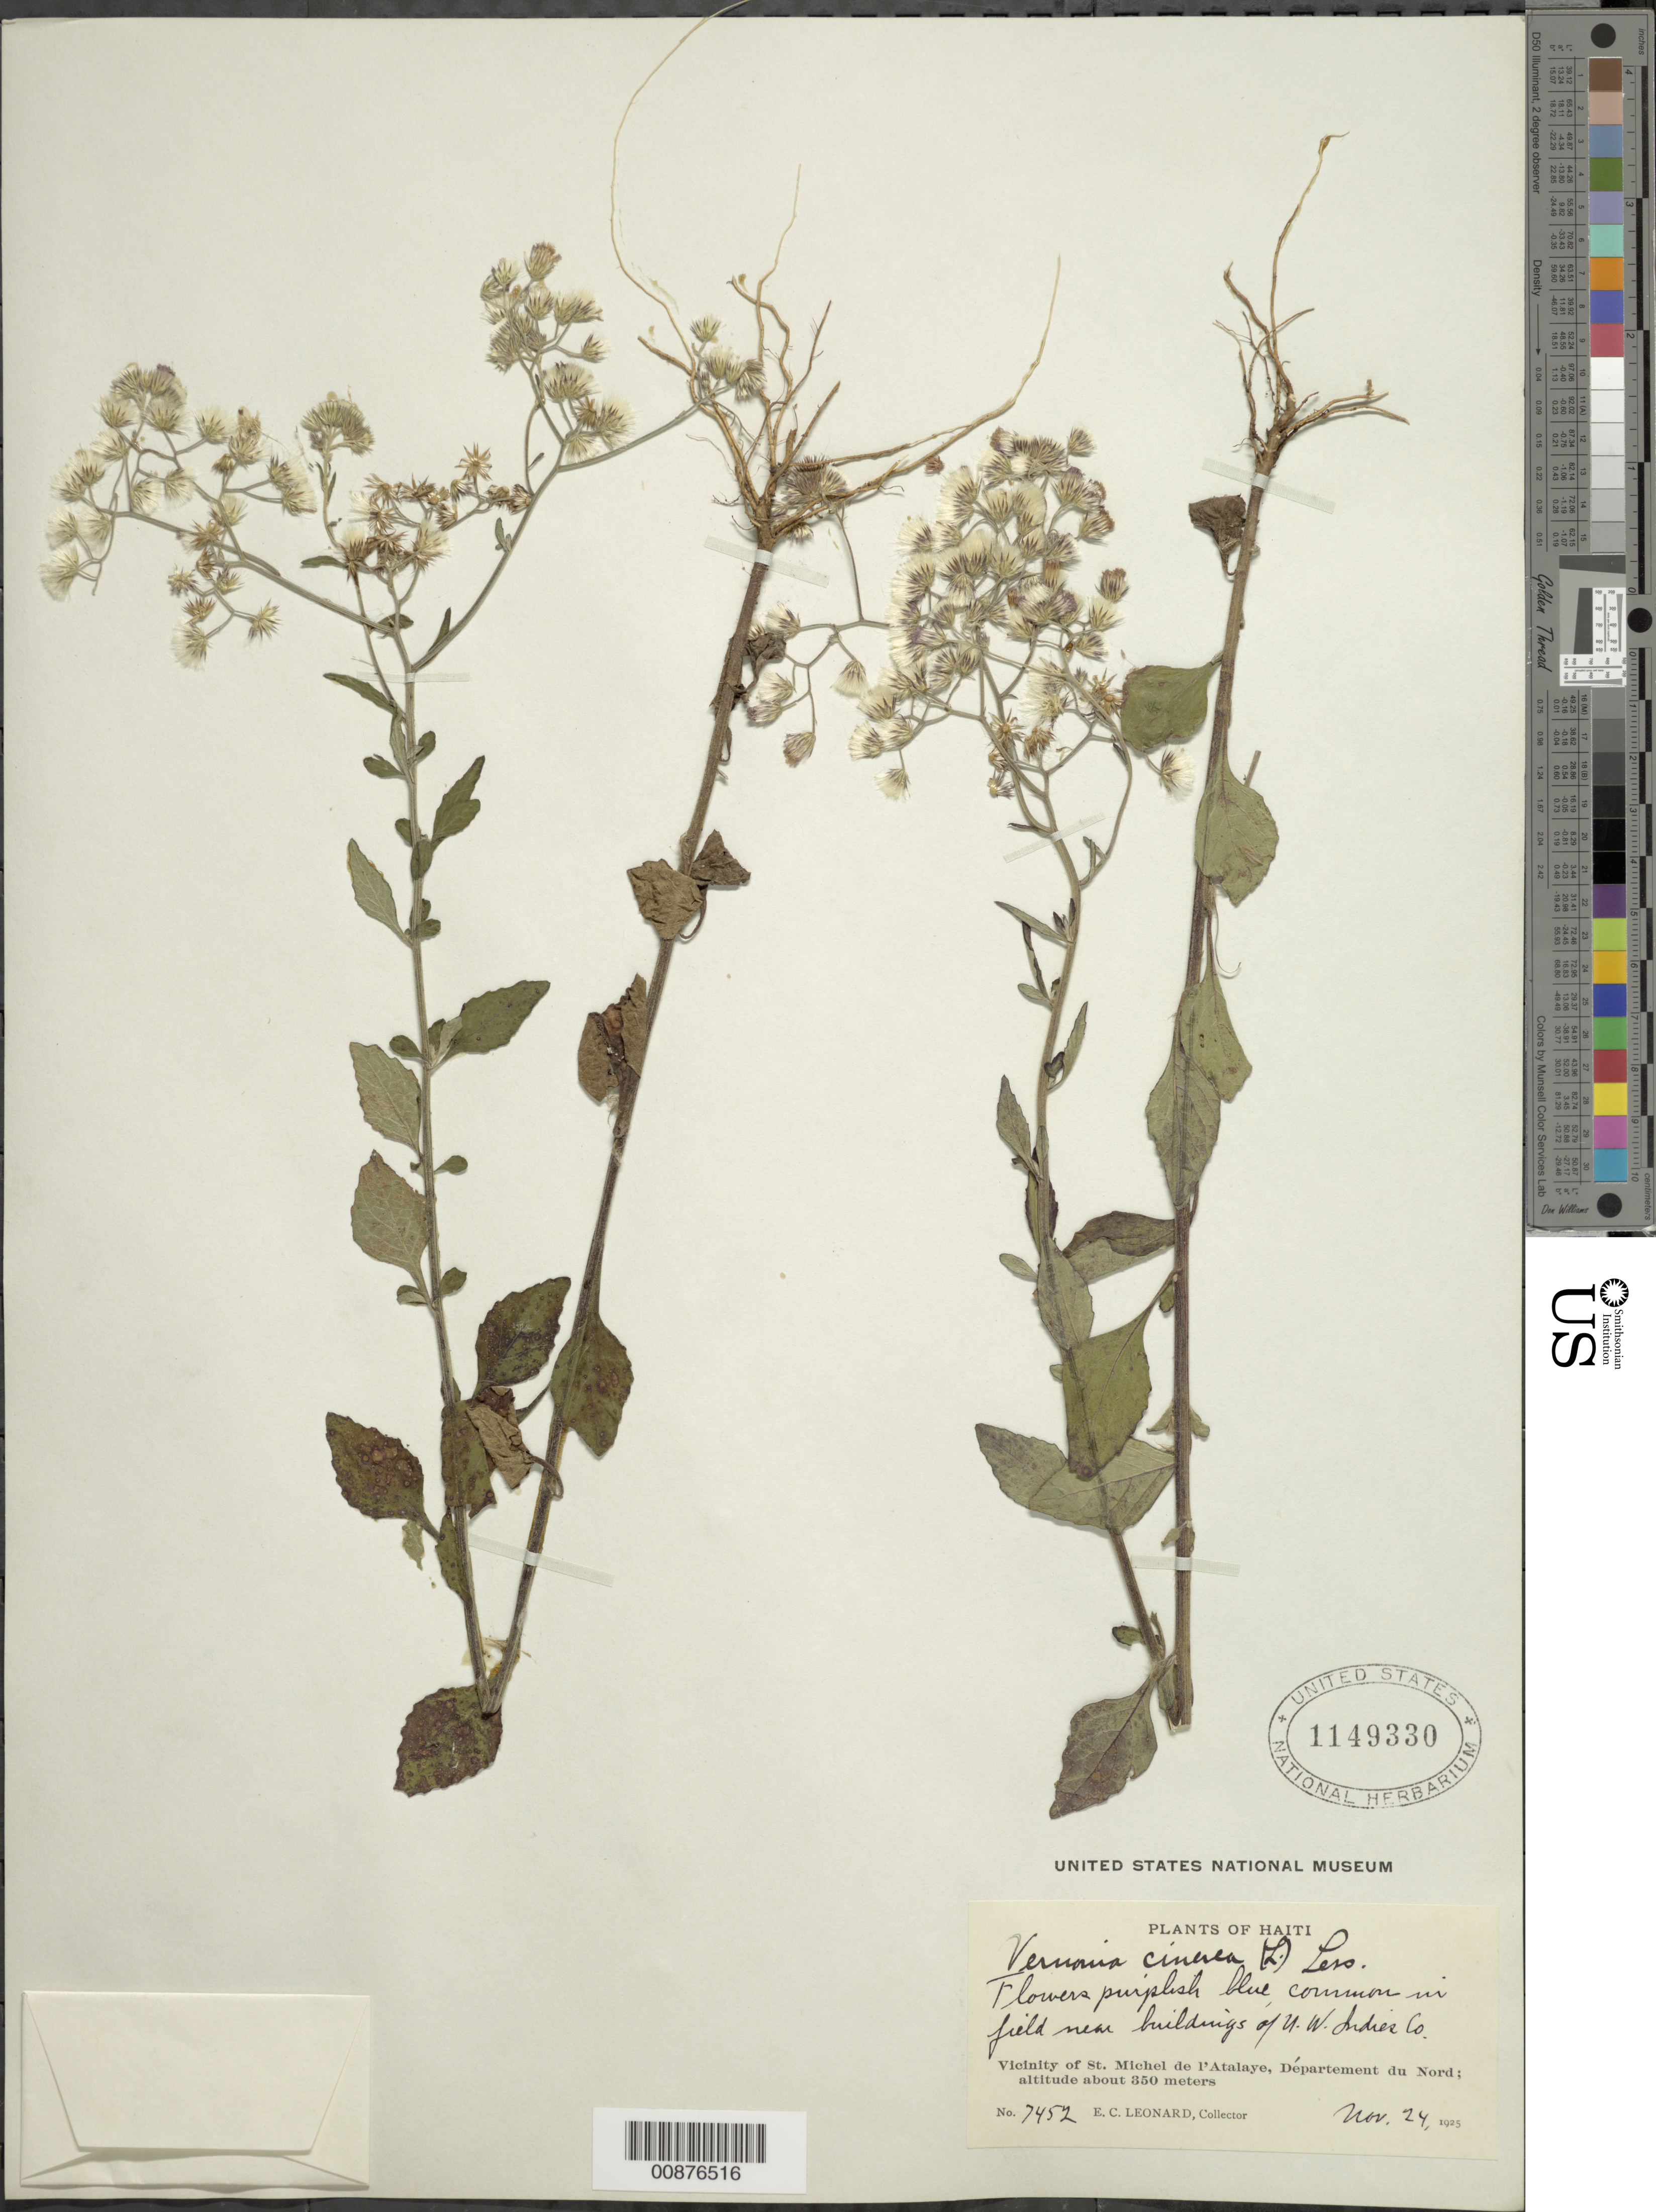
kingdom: Plantae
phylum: Tracheophyta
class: Magnoliopsida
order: Asterales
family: Asteraceae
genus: Cyanthillium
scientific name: Cyanthillium cinereum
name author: (L.) H. Rob.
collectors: E. C. Leonard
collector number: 7452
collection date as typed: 24 Nov 1925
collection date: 1925-11-24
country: Haiti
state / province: Nord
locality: Near buildings of U. W. indies Co.. Vicinity of St. Michel de l'Atalaye.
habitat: In field near buildings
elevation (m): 350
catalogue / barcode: US 1149330